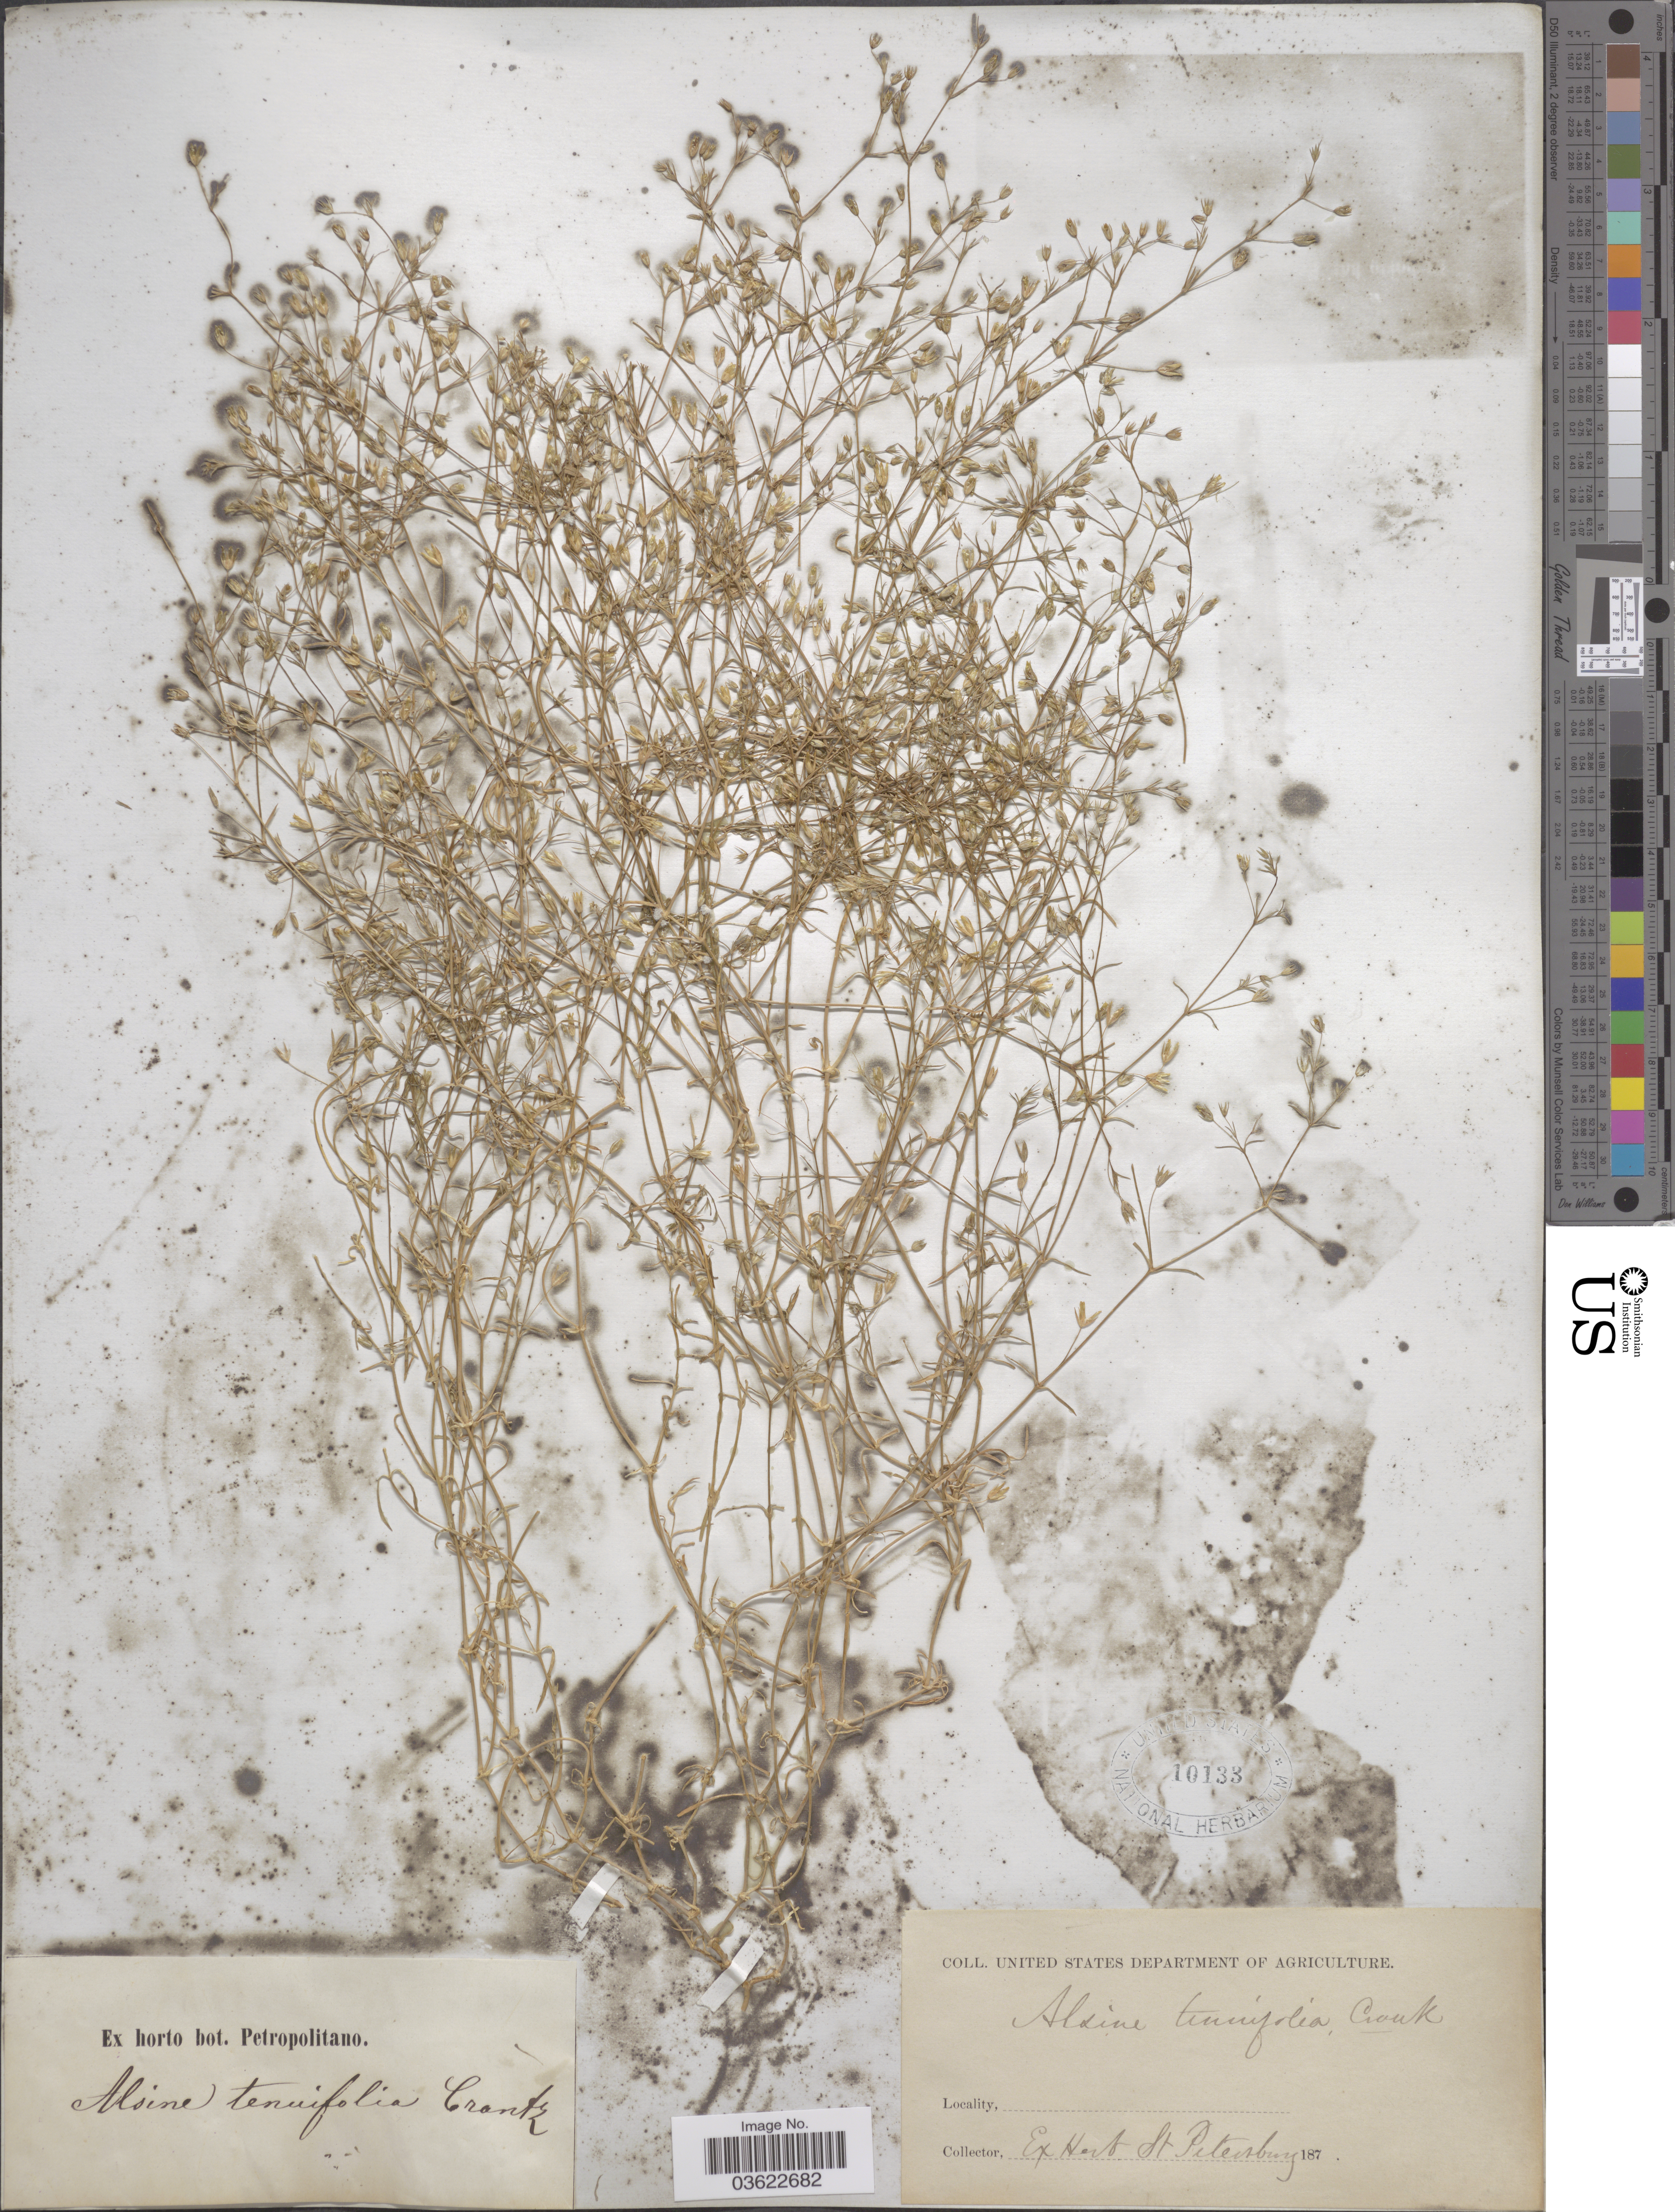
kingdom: Plantae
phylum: Tracheophyta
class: Magnoliopsida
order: Caryophyllales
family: Caryophyllaceae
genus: Arenaria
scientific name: Arenaria tenuifolia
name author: L.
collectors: Ex herb. St. Petersburg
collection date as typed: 187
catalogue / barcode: US 10133